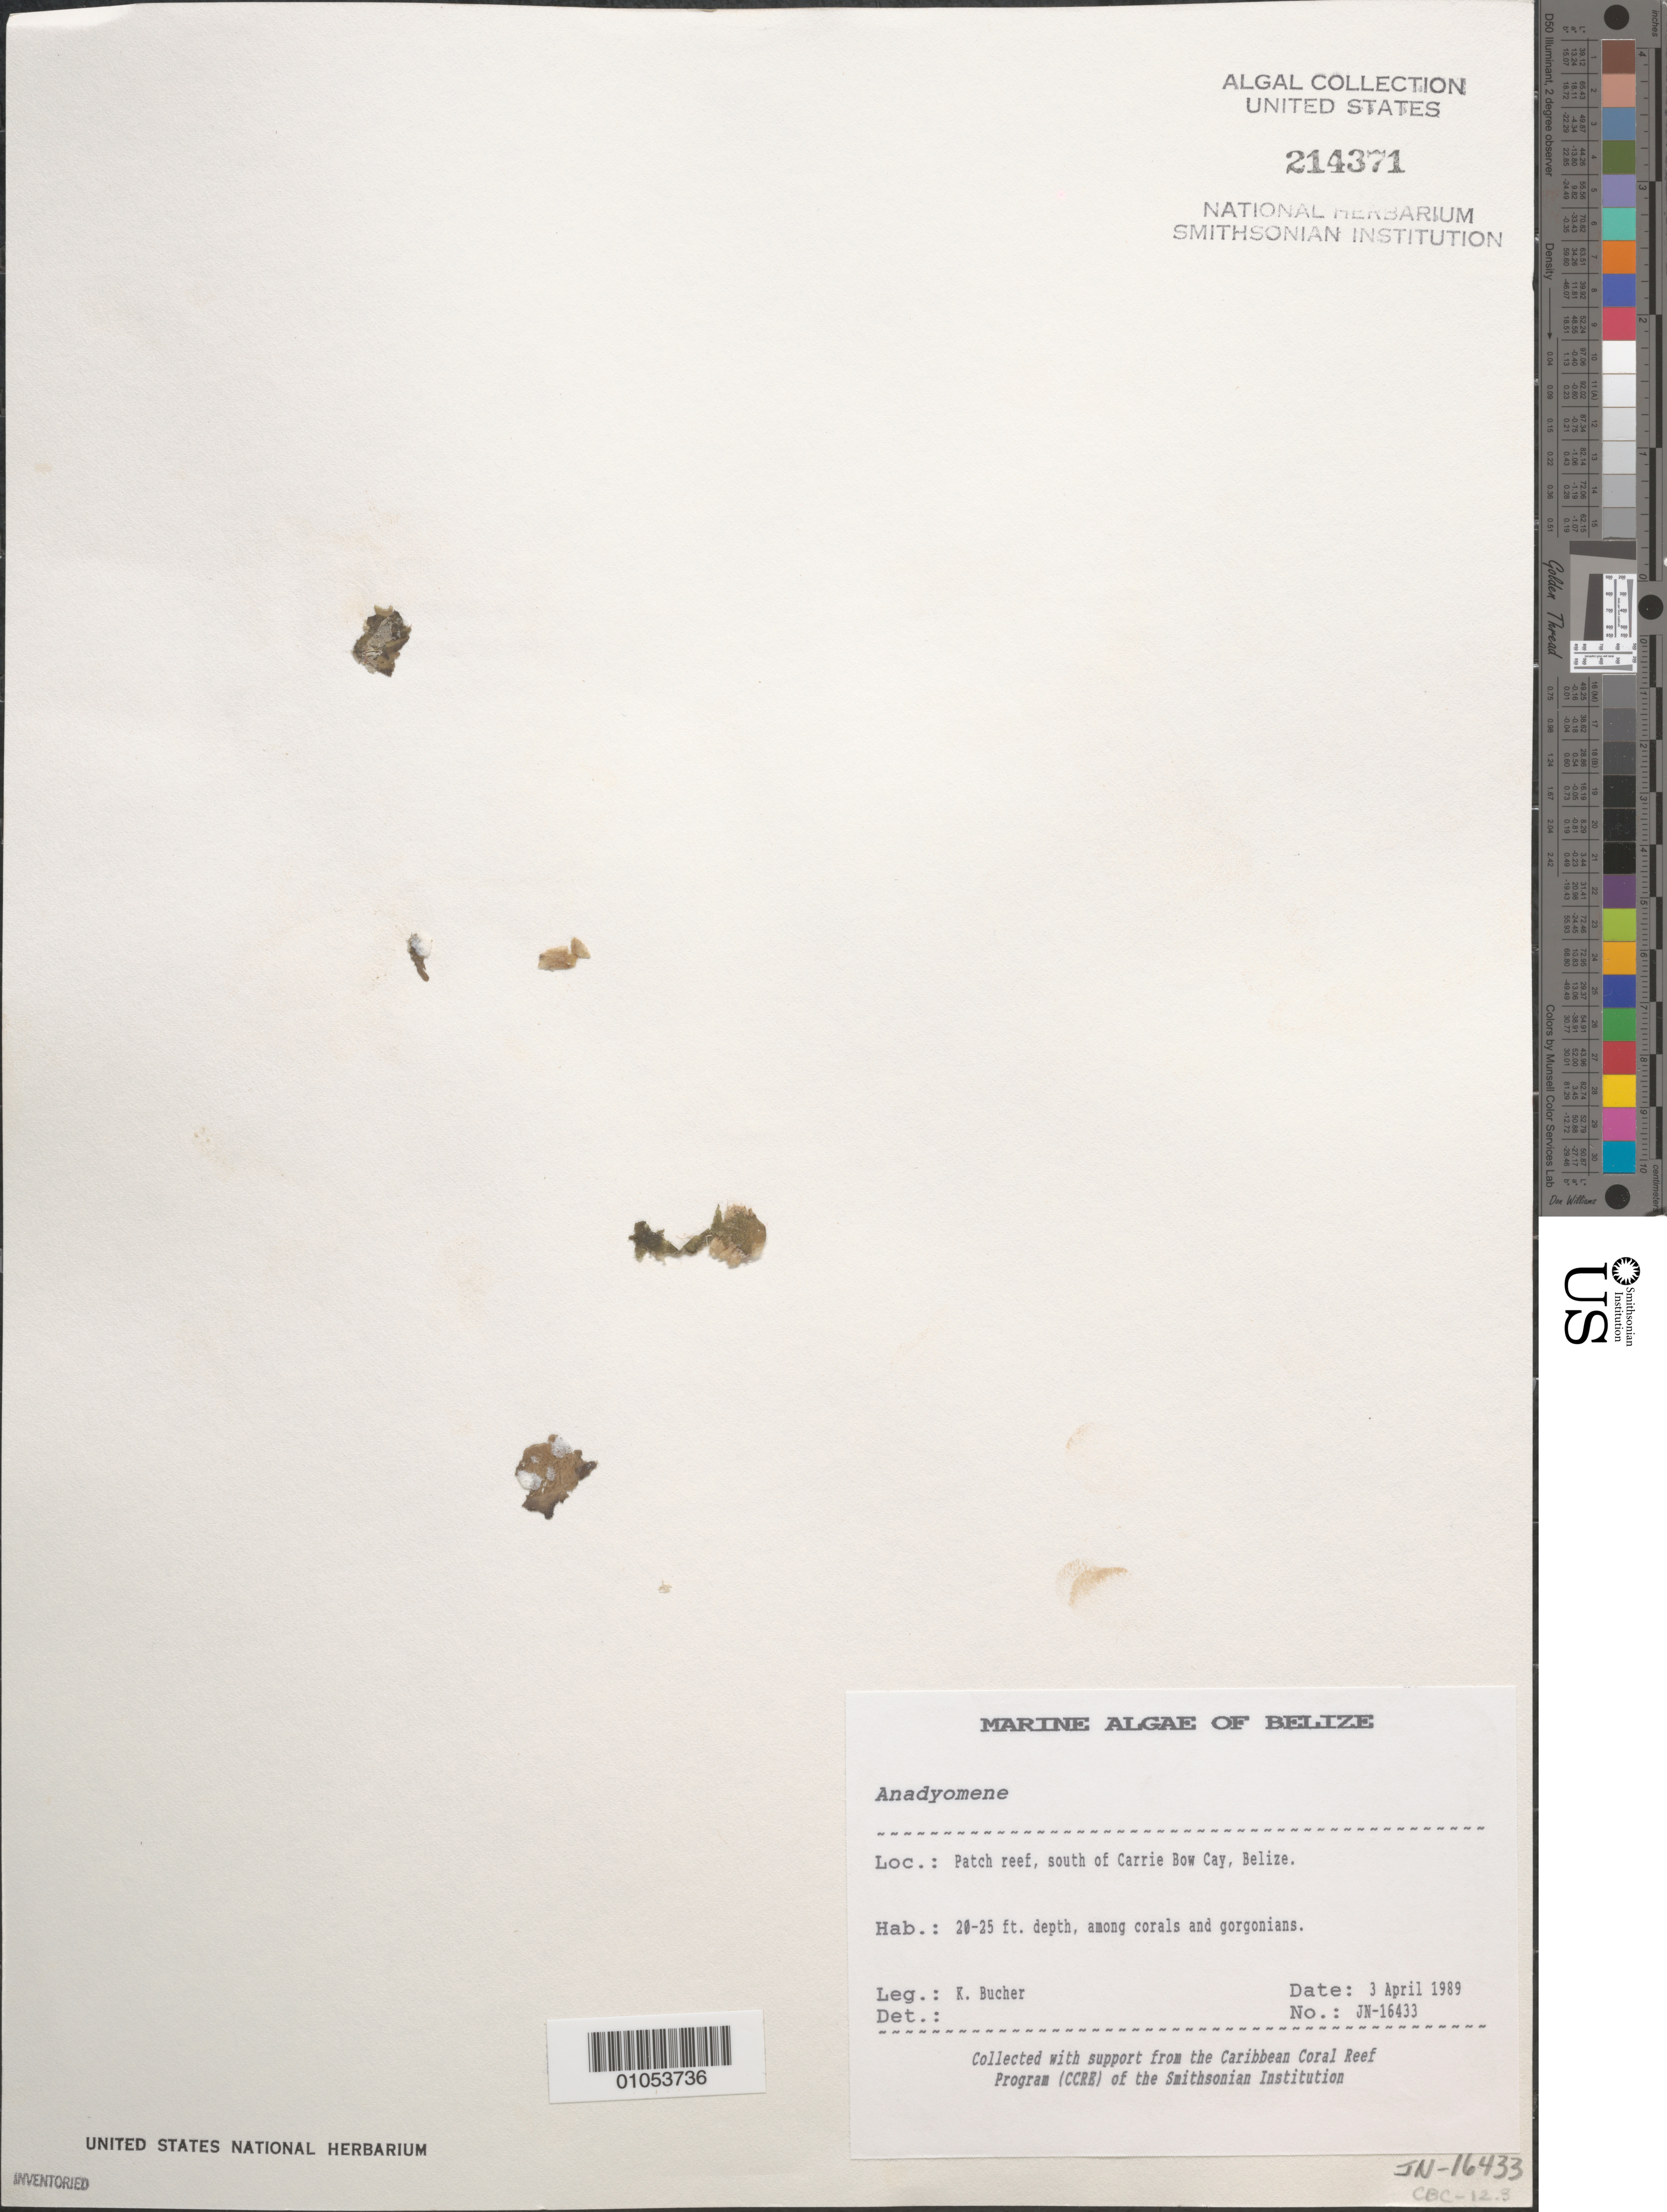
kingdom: Plantae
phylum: Chlorophyta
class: Ulvophyceae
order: Cladophorales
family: Anadyomenaceae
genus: Anadyomene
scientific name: Anadyomene sp.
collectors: K. E. Bucher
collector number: JN-16433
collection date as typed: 03 Apr 1989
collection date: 1989-04-03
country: Belize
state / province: Stann Creek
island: Carrie Bow Cay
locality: Patch reef, south of Carrie Bow Cay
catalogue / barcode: US 214371